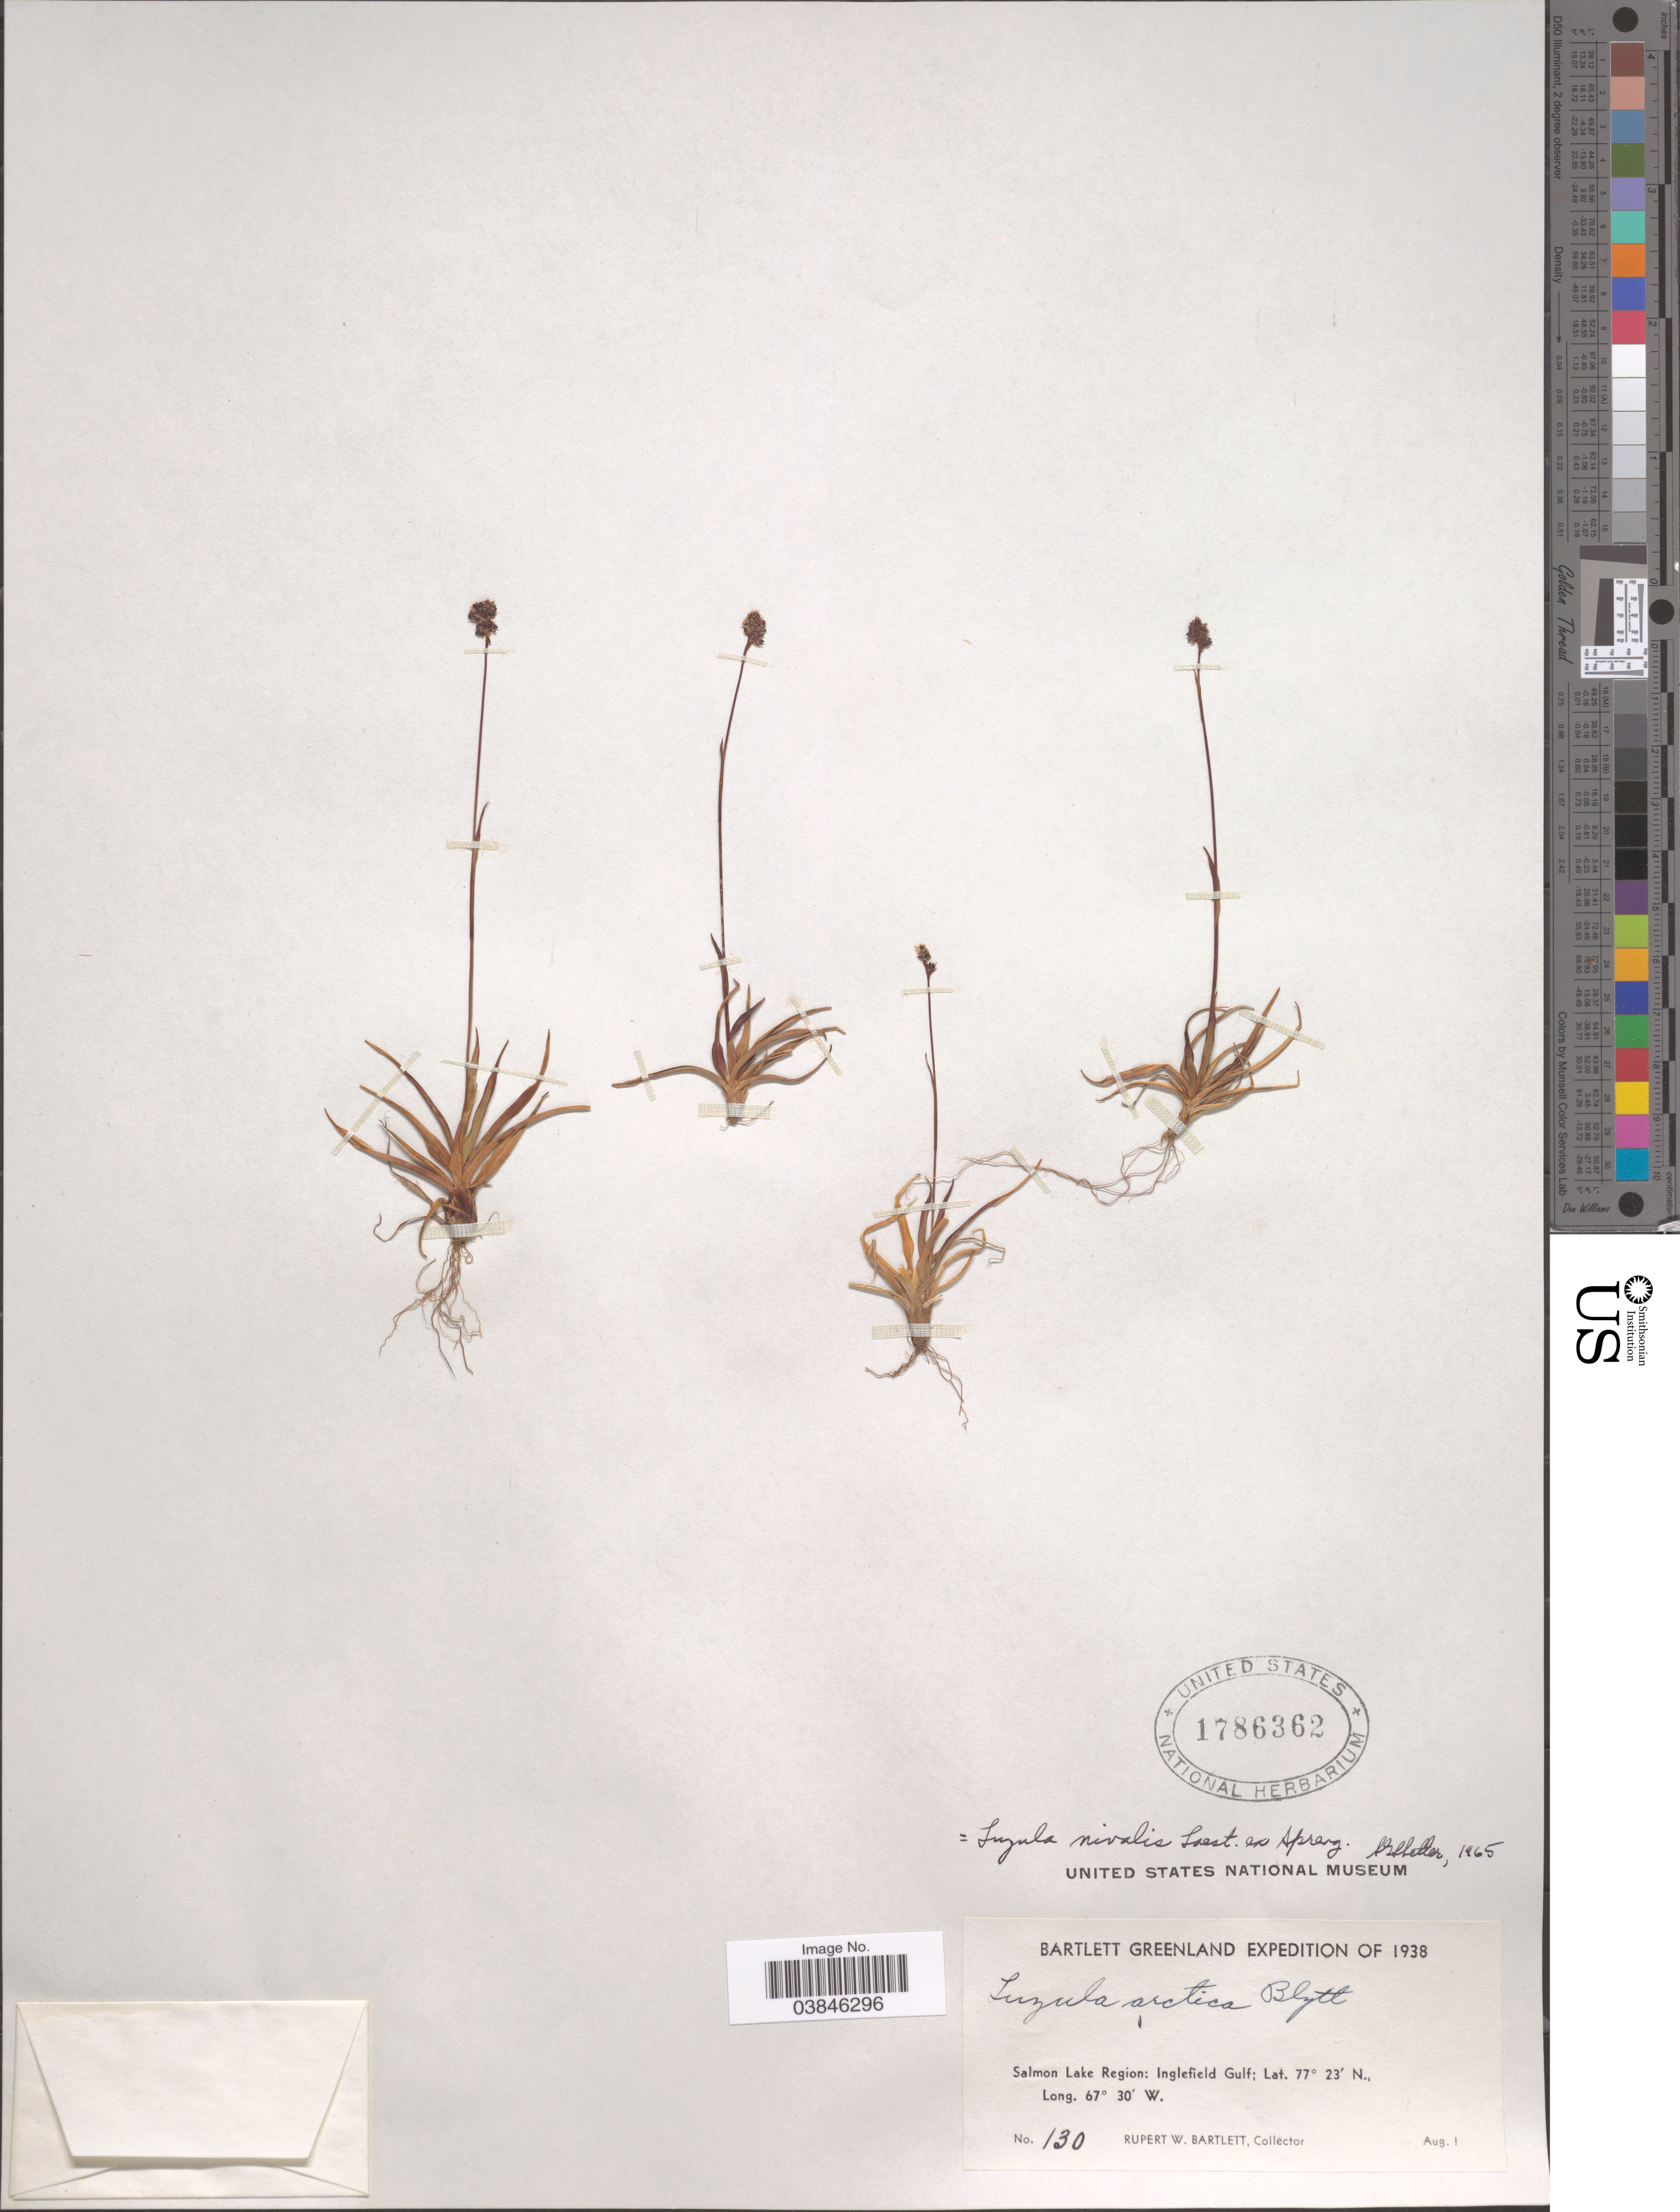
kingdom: Plantae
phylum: Tracheophyta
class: Liliopsida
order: Poales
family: Juncaceae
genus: Luzula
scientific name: Luzula nivalis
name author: (Laest.) Spreng.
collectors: R. W. Bartlett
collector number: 130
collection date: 1938-08-01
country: Greenland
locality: Salmon Lake Region: Inglefield Gulf.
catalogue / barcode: US 1786362